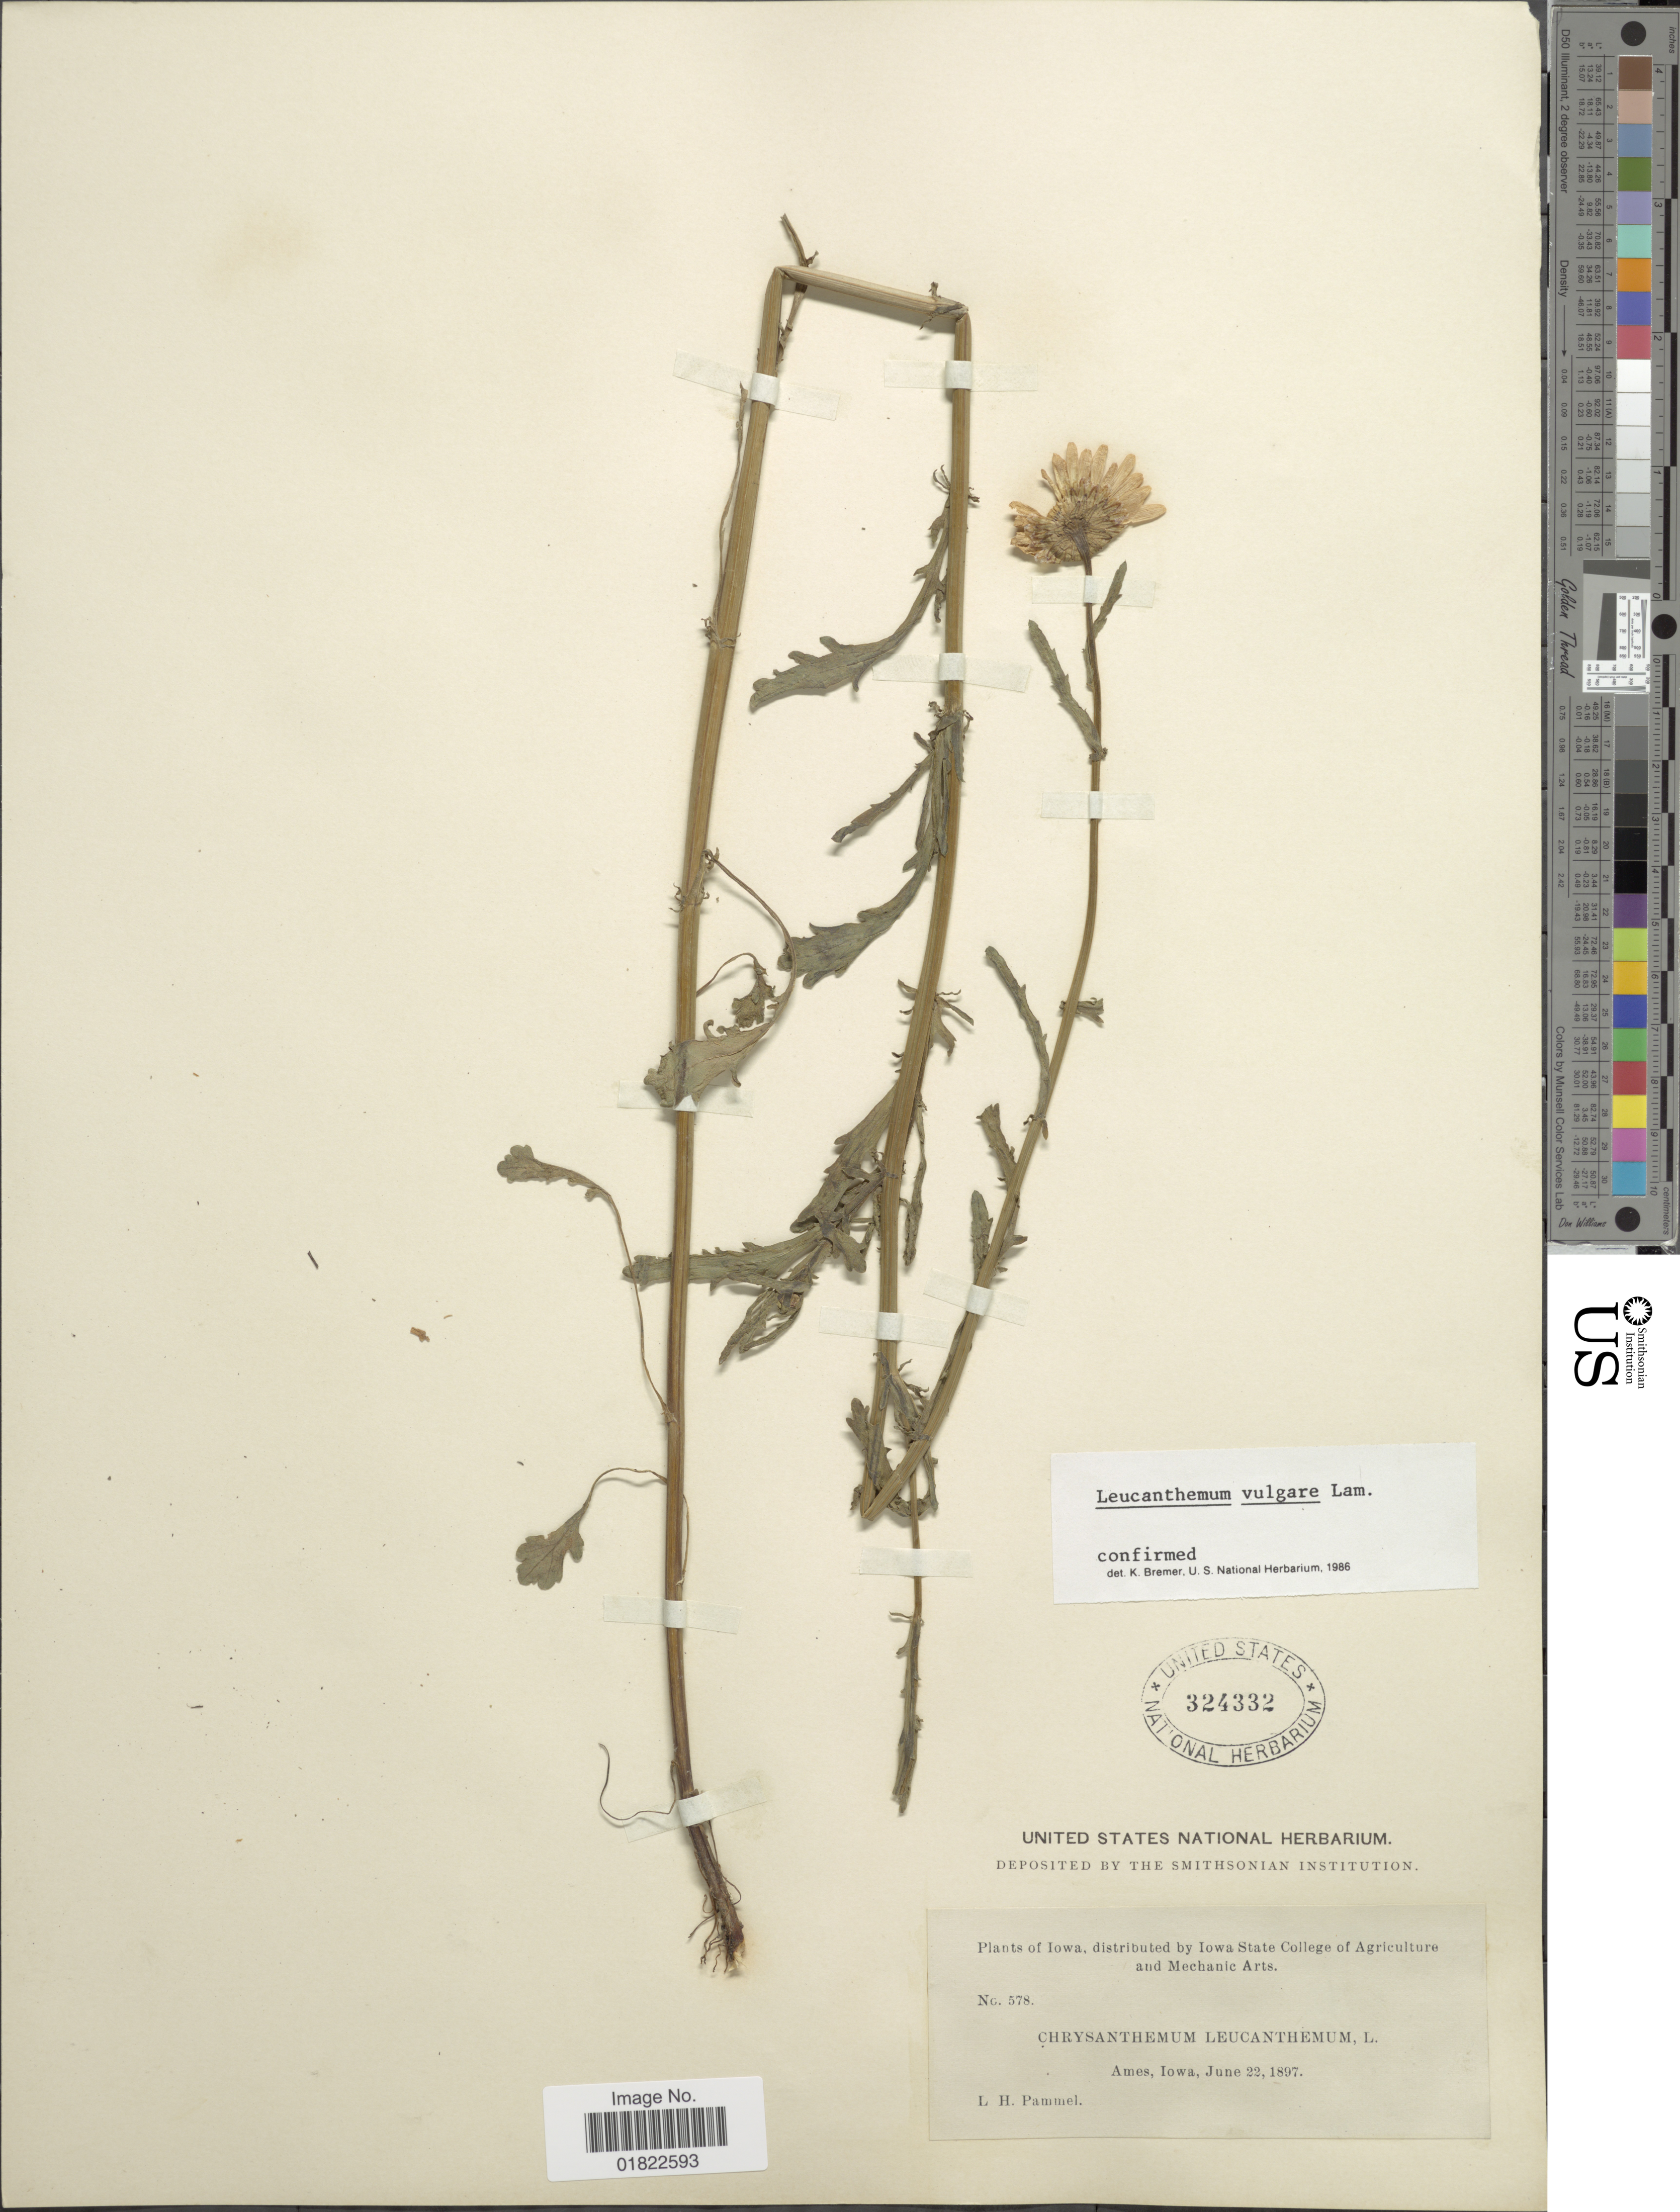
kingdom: Plantae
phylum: Tracheophyta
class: Magnoliopsida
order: Asterales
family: Asteraceae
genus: Leucanthemum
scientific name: Leucanthemum vulgare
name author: Lam.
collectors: L. Pammel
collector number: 578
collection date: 1897-06-22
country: United States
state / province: Iowa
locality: Ames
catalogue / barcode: US 324332